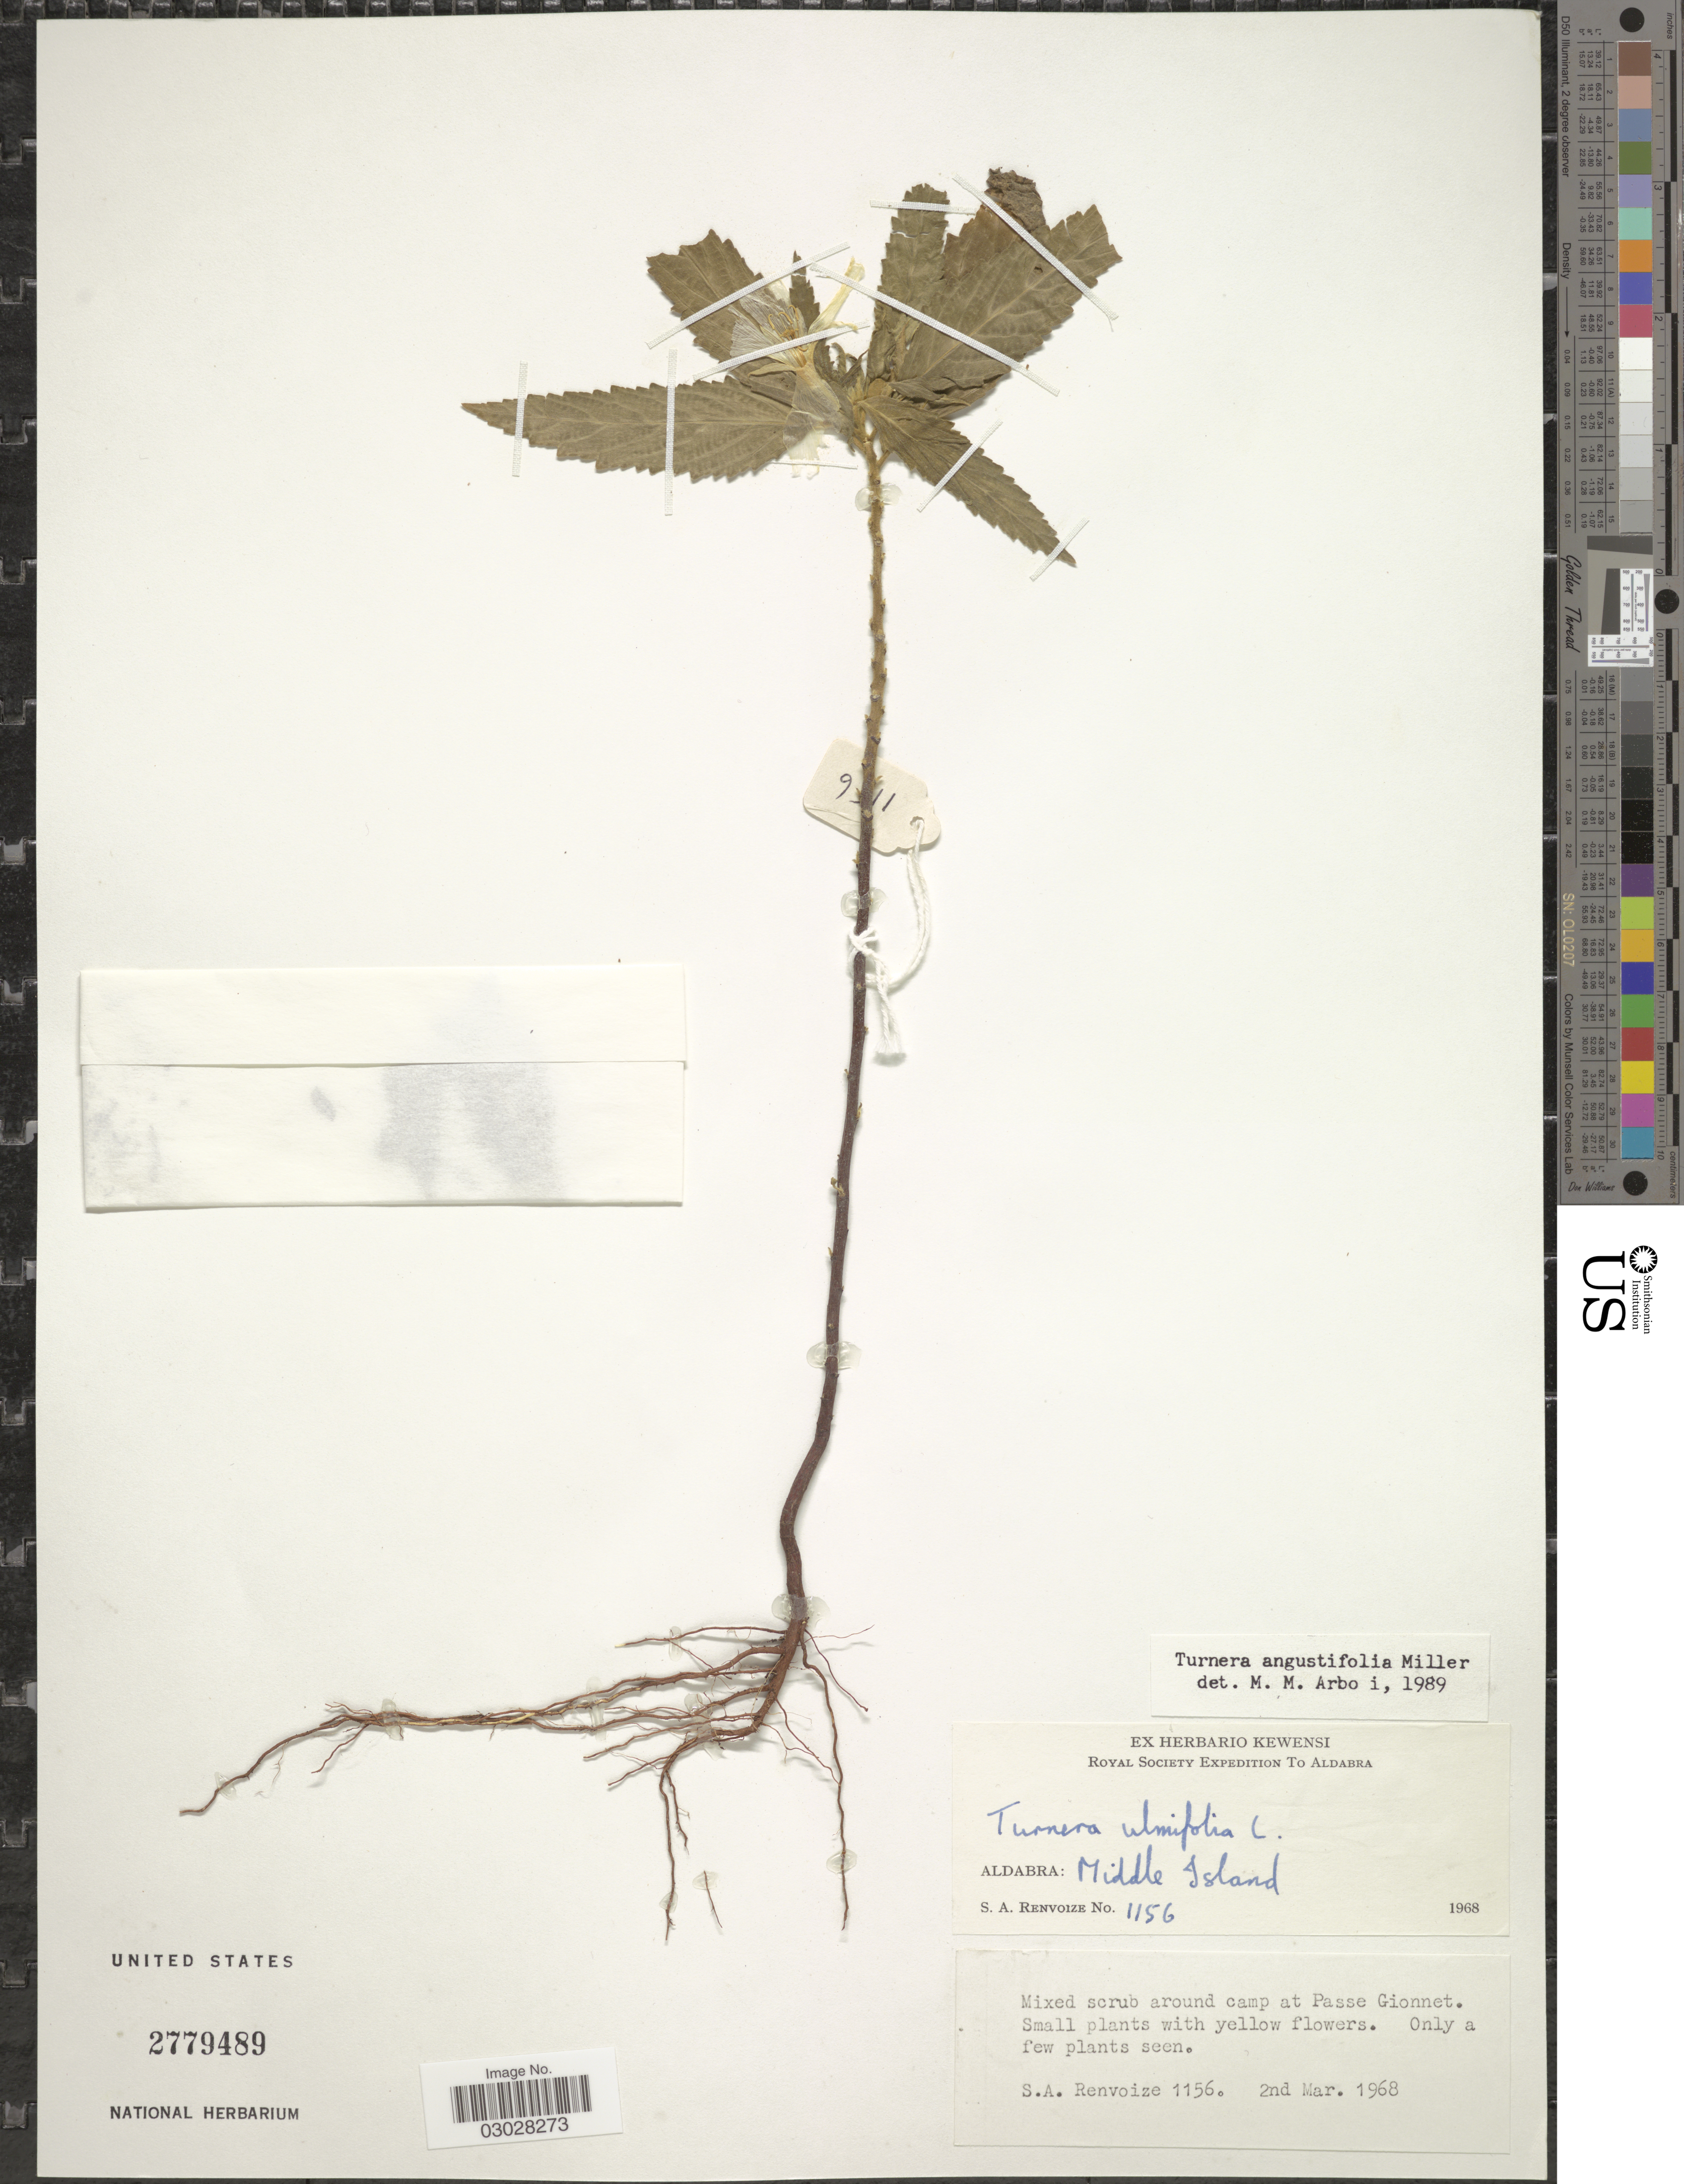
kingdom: Plantae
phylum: Tracheophyta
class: Magnoliopsida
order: Malpighiales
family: Turneraceae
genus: Turnera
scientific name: Turnera ulmifolia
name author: L.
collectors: S. A. Renvoize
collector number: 1156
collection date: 1968-03-02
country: Seychelles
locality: Aldabra: Middle Island. Around camp at Passe Gionnet.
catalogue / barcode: US 2779489